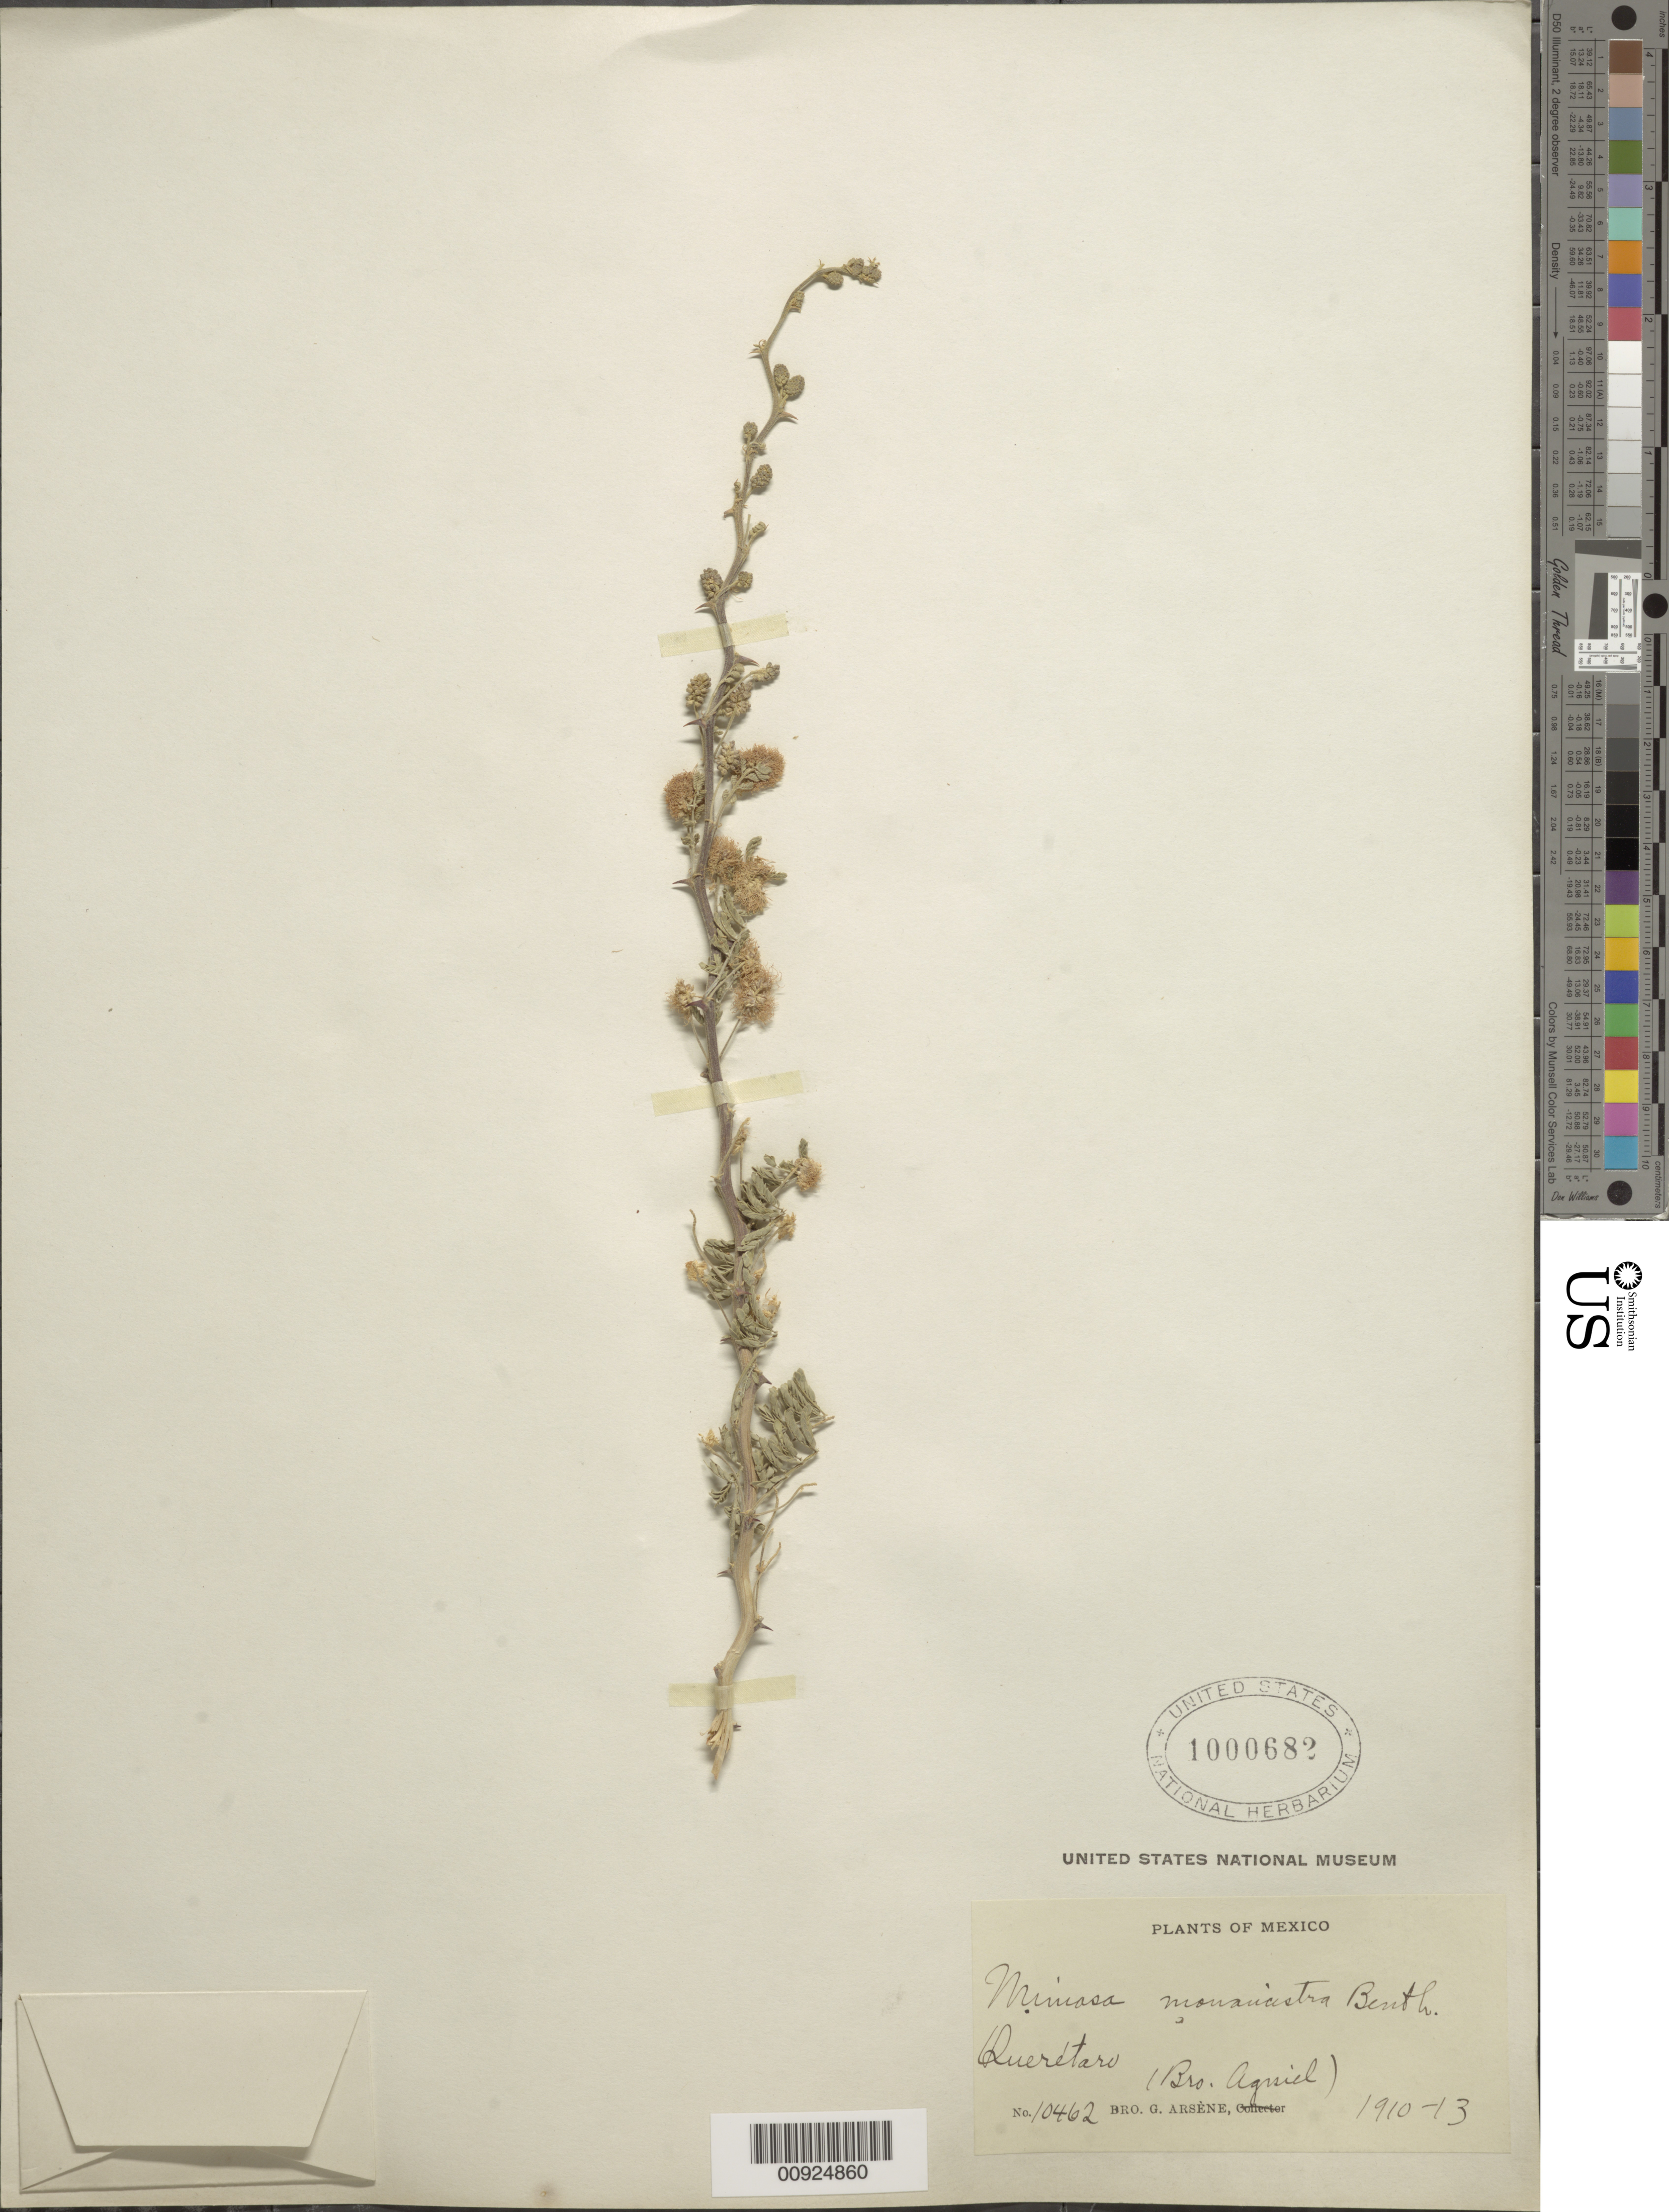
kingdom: Plantae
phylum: Tracheophyta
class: Magnoliopsida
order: Fabales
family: Fabaceae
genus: Mimosa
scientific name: Mimosa monancistra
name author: Benth.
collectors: Bro. Agniel & Bro. G. Arsène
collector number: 10462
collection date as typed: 1910 to -- --- 1913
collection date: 1910/1913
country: Mexico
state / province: Querétaro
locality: Querétaro.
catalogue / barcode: US 1000682